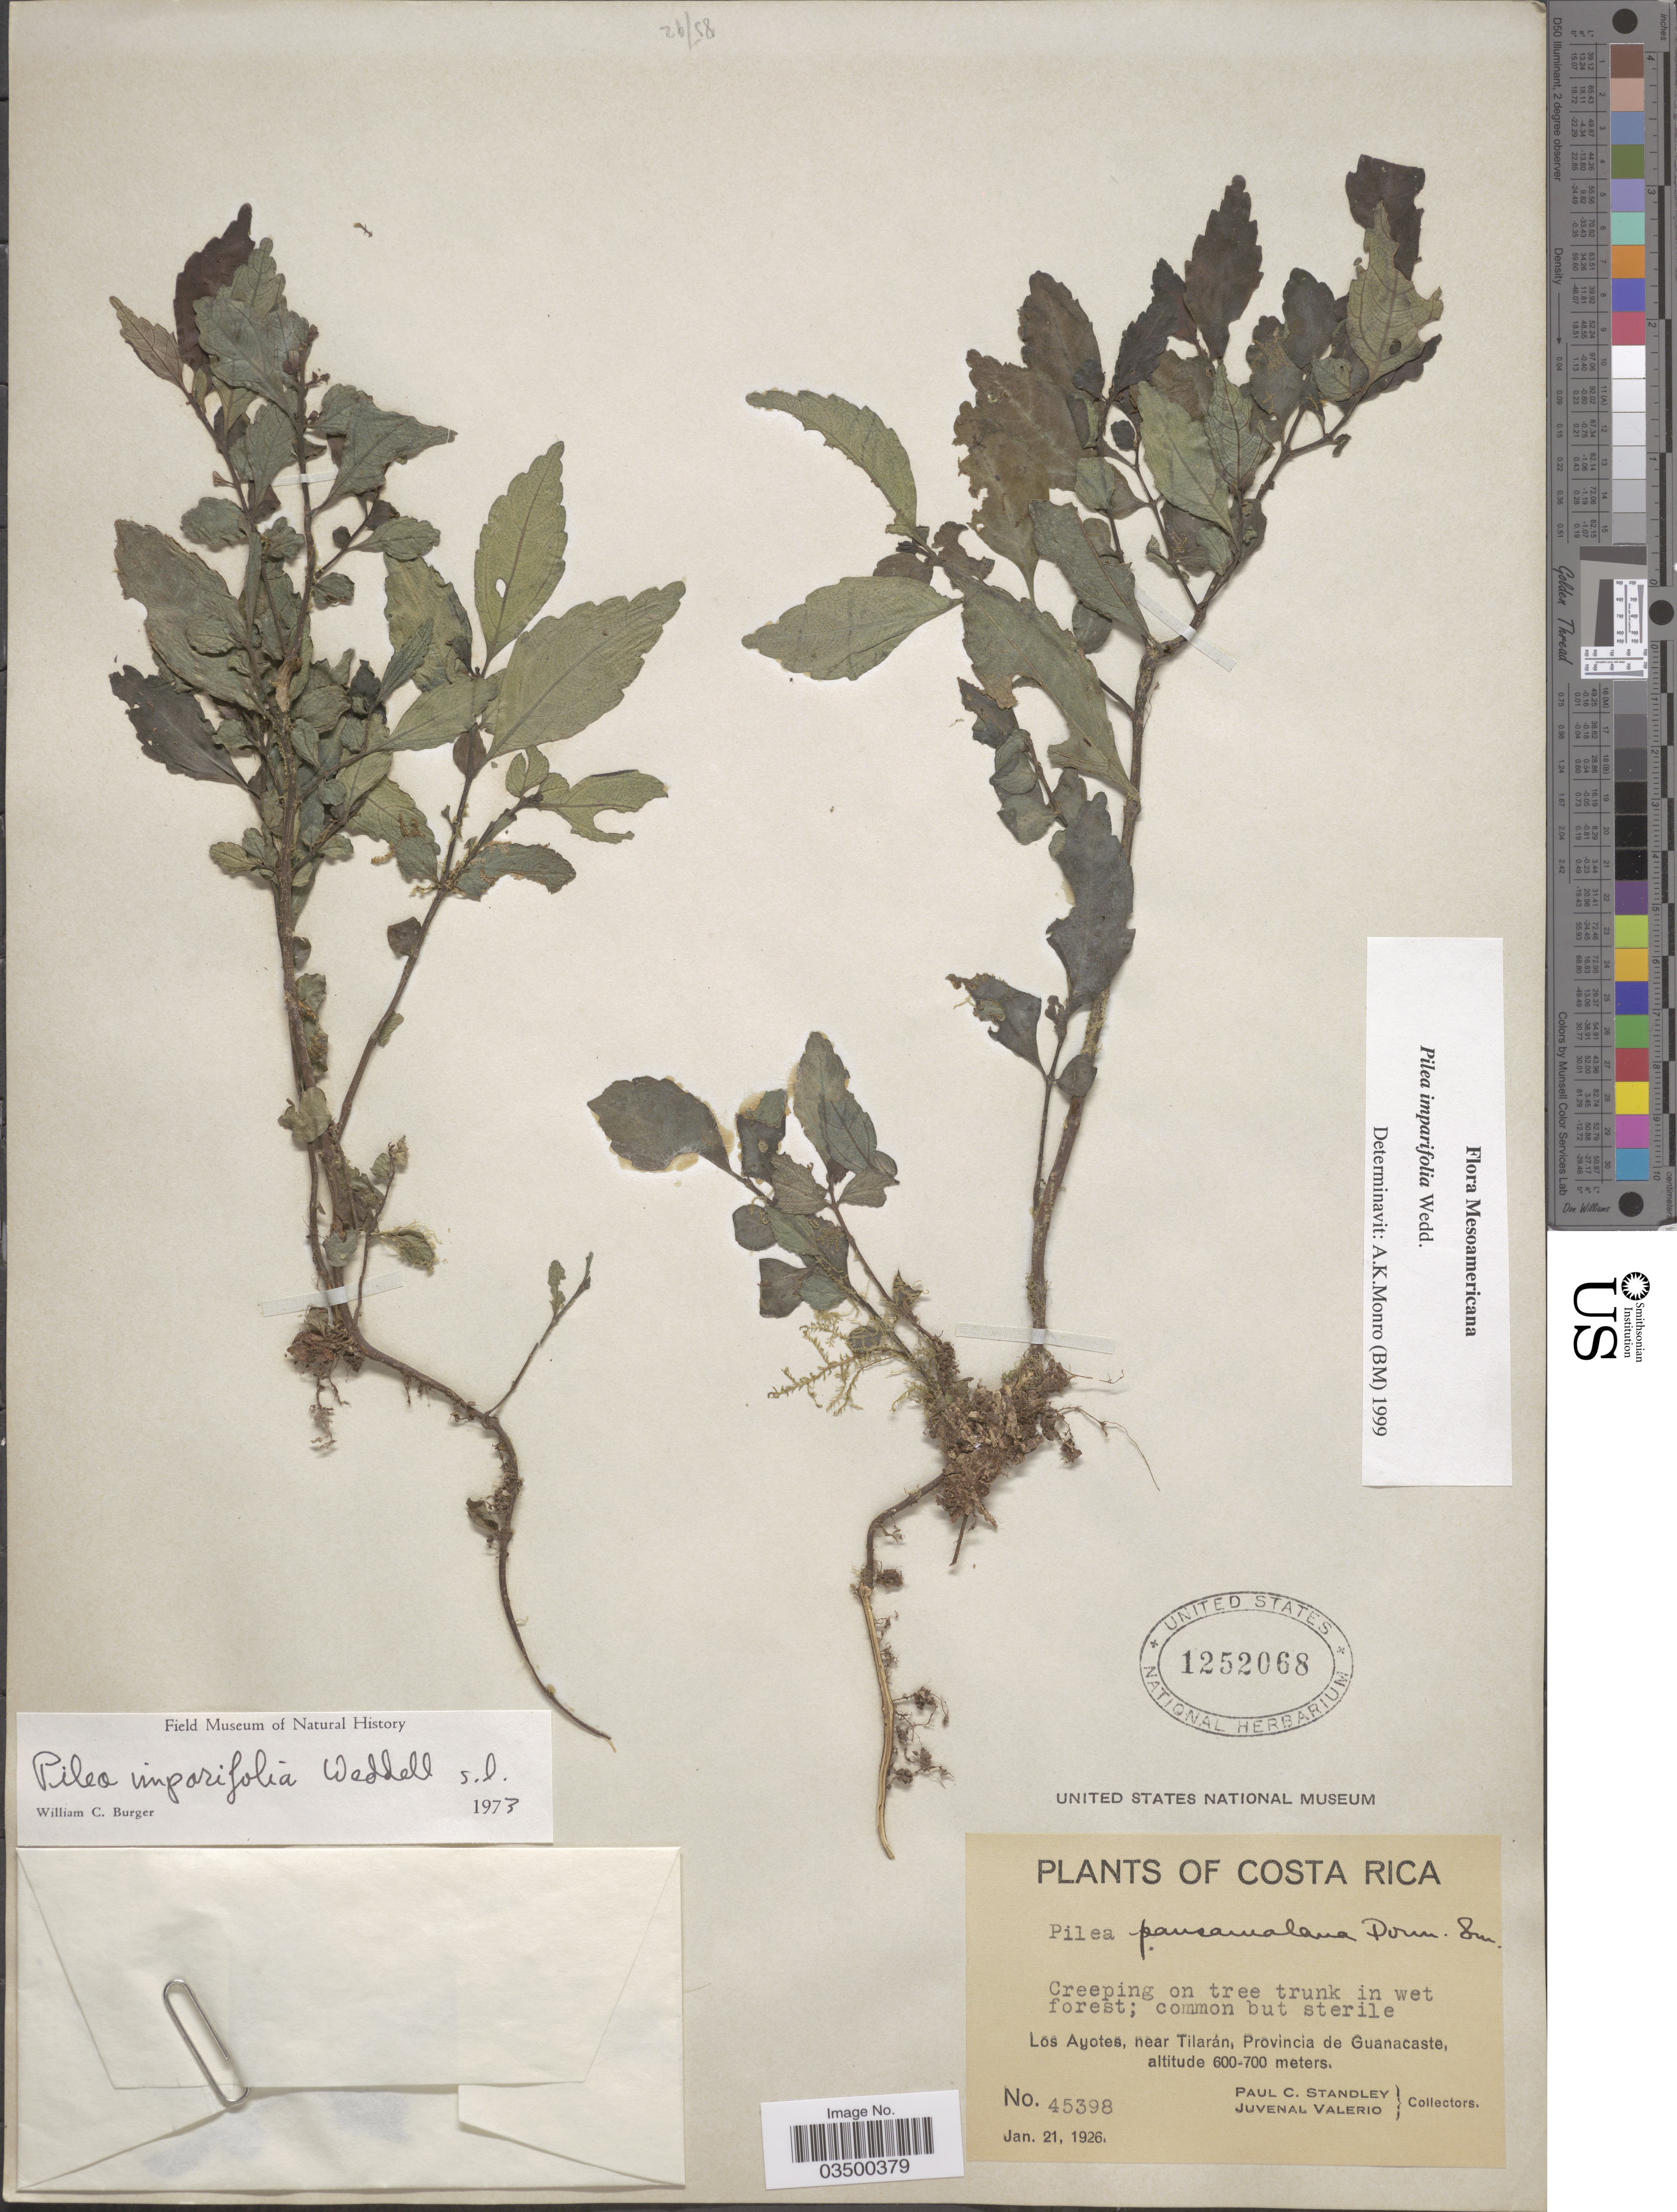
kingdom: Plantae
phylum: Tracheophyta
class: Magnoliopsida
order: Rosales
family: Urticaceae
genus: Pilea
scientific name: Pilea imparifolia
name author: Wedd.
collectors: P. C. Standley & J. Valerio R.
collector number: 45398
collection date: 1926-01-21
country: Costa Rica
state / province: Guanacaste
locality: Los Ayotes, near Tilarán.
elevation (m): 600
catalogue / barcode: US 1252068